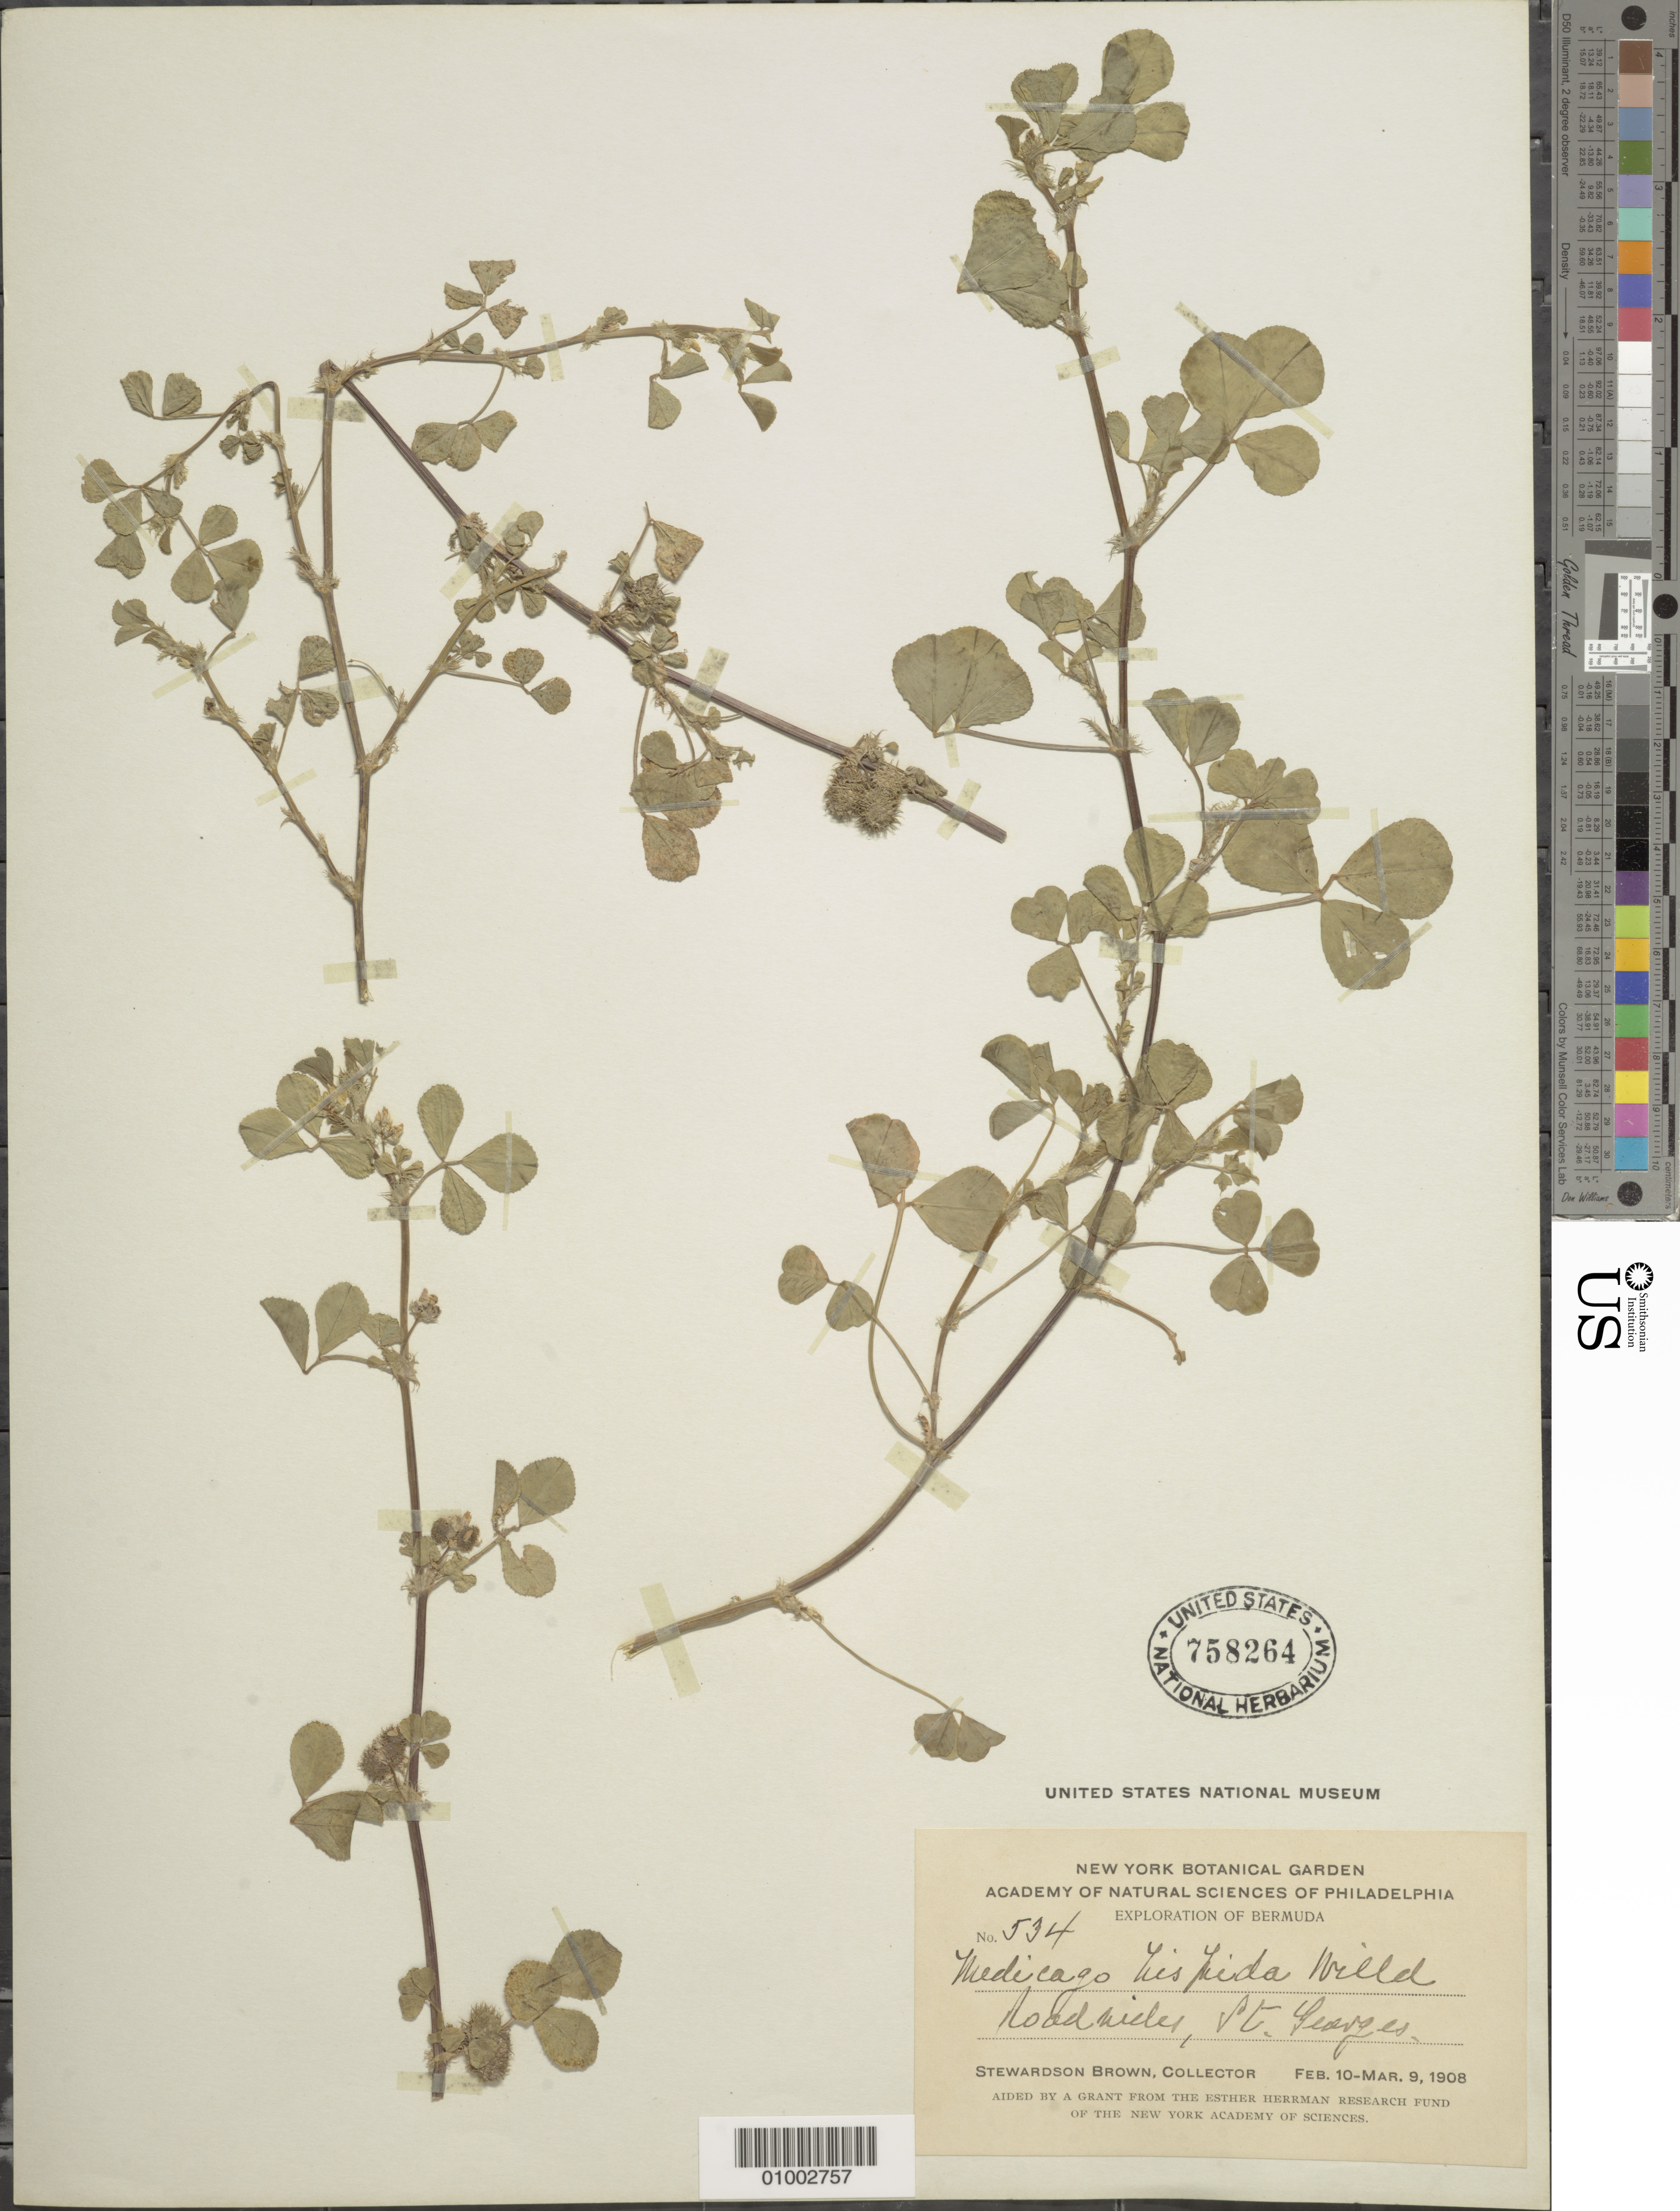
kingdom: Plantae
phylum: Tracheophyta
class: Magnoliopsida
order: Fabales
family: Fabaceae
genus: Medicago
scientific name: Medicago hispida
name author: Gaertn.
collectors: S. Brown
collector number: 534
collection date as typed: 10 Feb 1908 to 09 Mar 1908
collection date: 1908-02-10/1908-03-09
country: Bermuda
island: Bermuda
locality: Roadside, St. Georges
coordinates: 0 N, 0 E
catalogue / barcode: US 758264